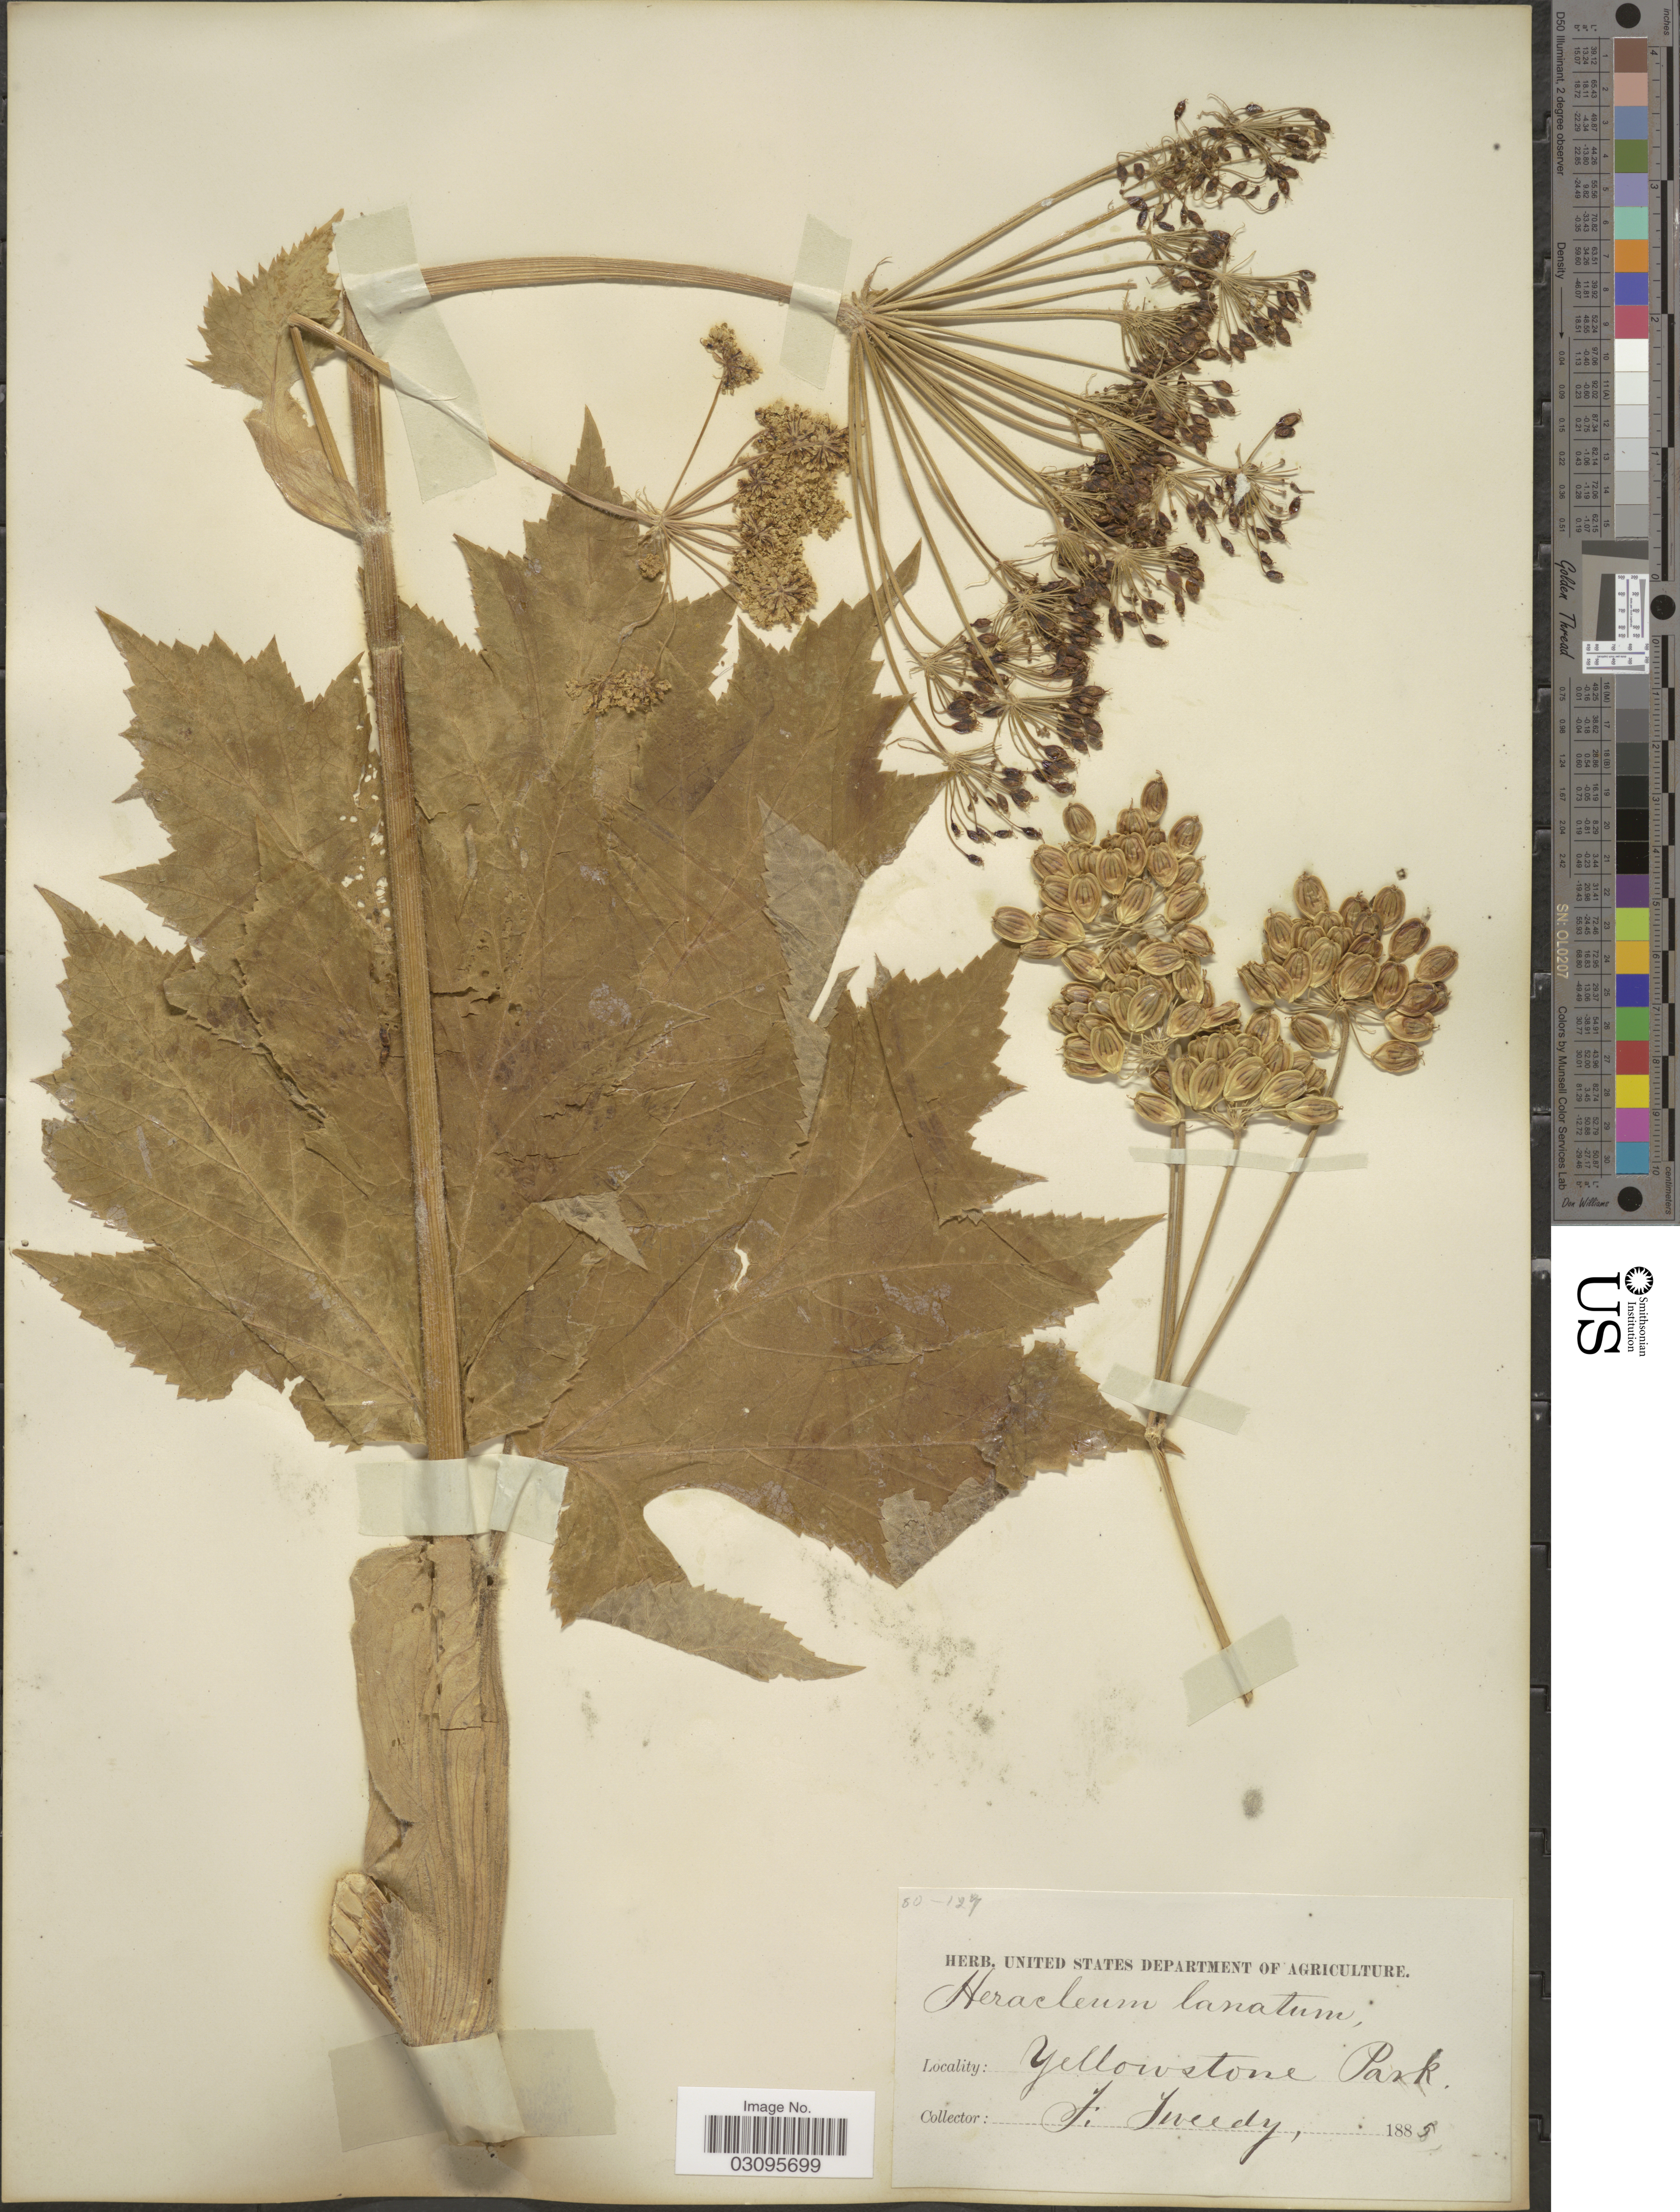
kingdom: Plantae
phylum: Tracheophyta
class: Magnoliopsida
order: Apiales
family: Apiaceae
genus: Heracleum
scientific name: Heracleum lanatum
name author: Michx.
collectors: F. Tweedy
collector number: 80-127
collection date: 1885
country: United States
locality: Yellowstone Park.